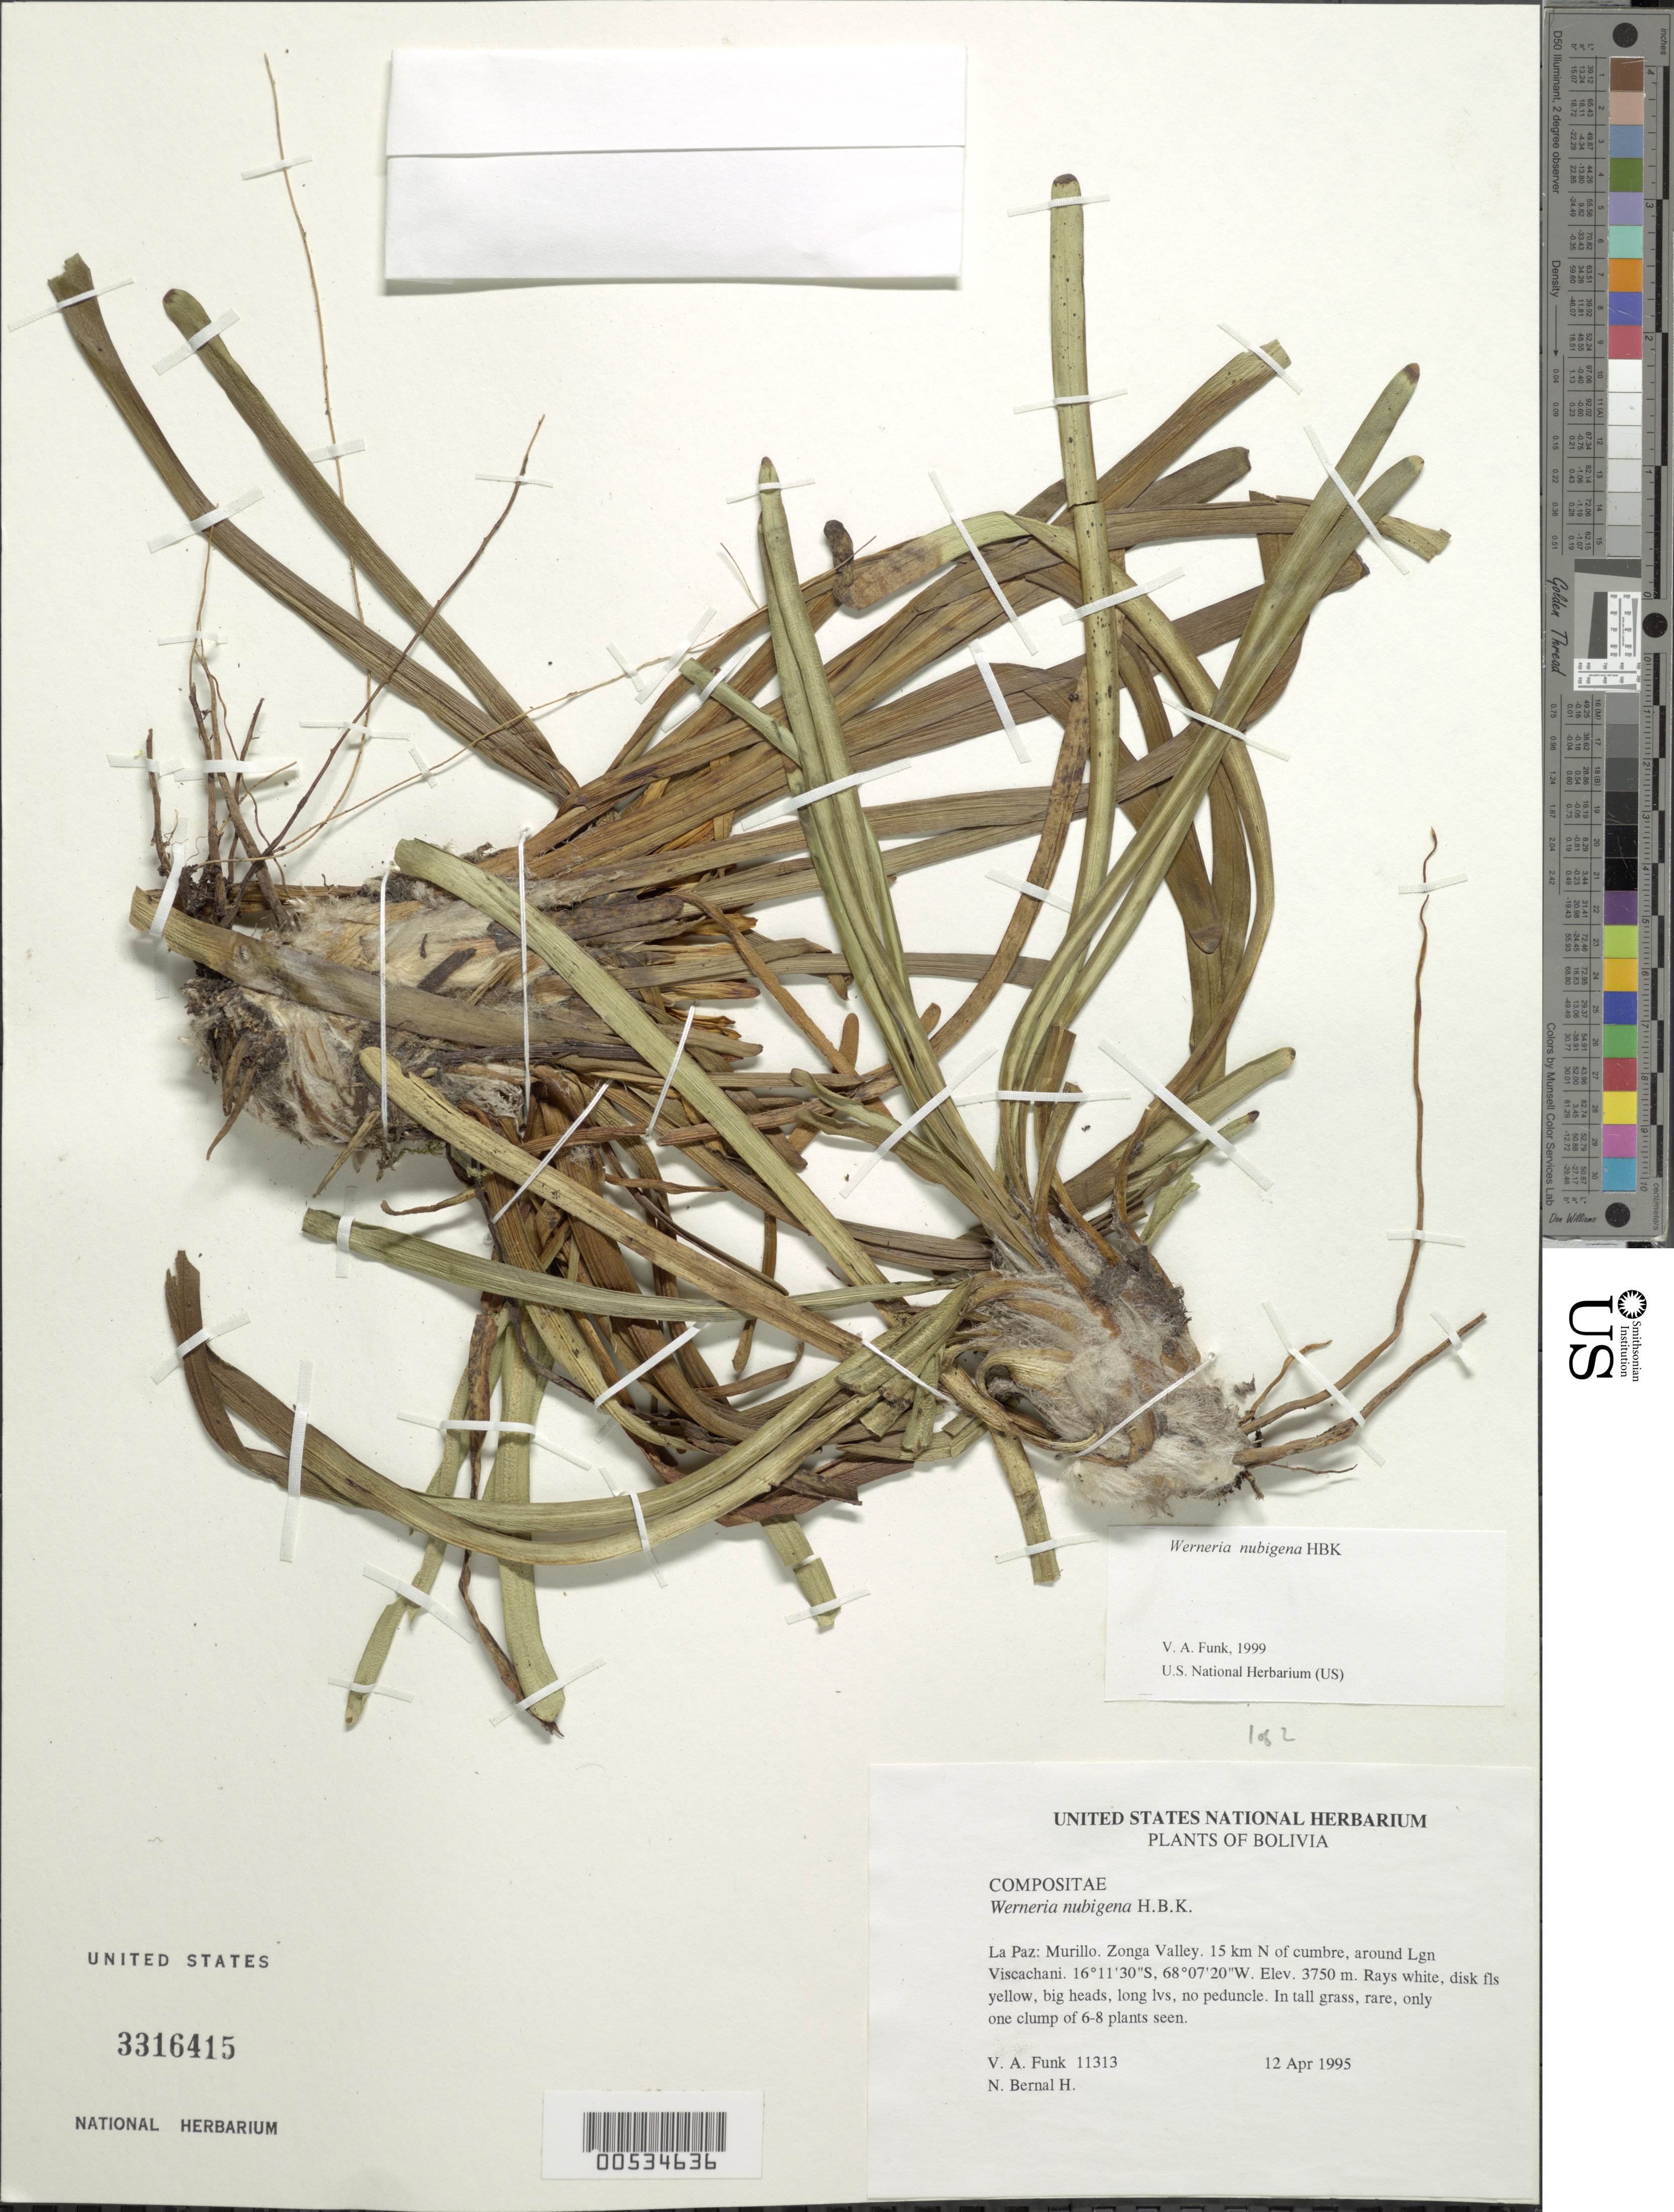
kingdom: Plantae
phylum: Tracheophyta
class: Magnoliopsida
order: Asterales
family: Asteraceae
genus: Werneria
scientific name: Werneria nubigena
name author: Kunth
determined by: Funk, Vicki A., (BOT), Smithsonian Institution - National Museum of Natural History (UNITED STATES)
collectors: V. Funk & N. Bernal H.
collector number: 11313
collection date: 1995-04-12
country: Bolivia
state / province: La Paz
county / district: Murillo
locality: Zonga Valley. 15 km N of cumbre, around Lgn Viscachani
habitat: In tall grass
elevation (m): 3750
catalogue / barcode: US 3316415